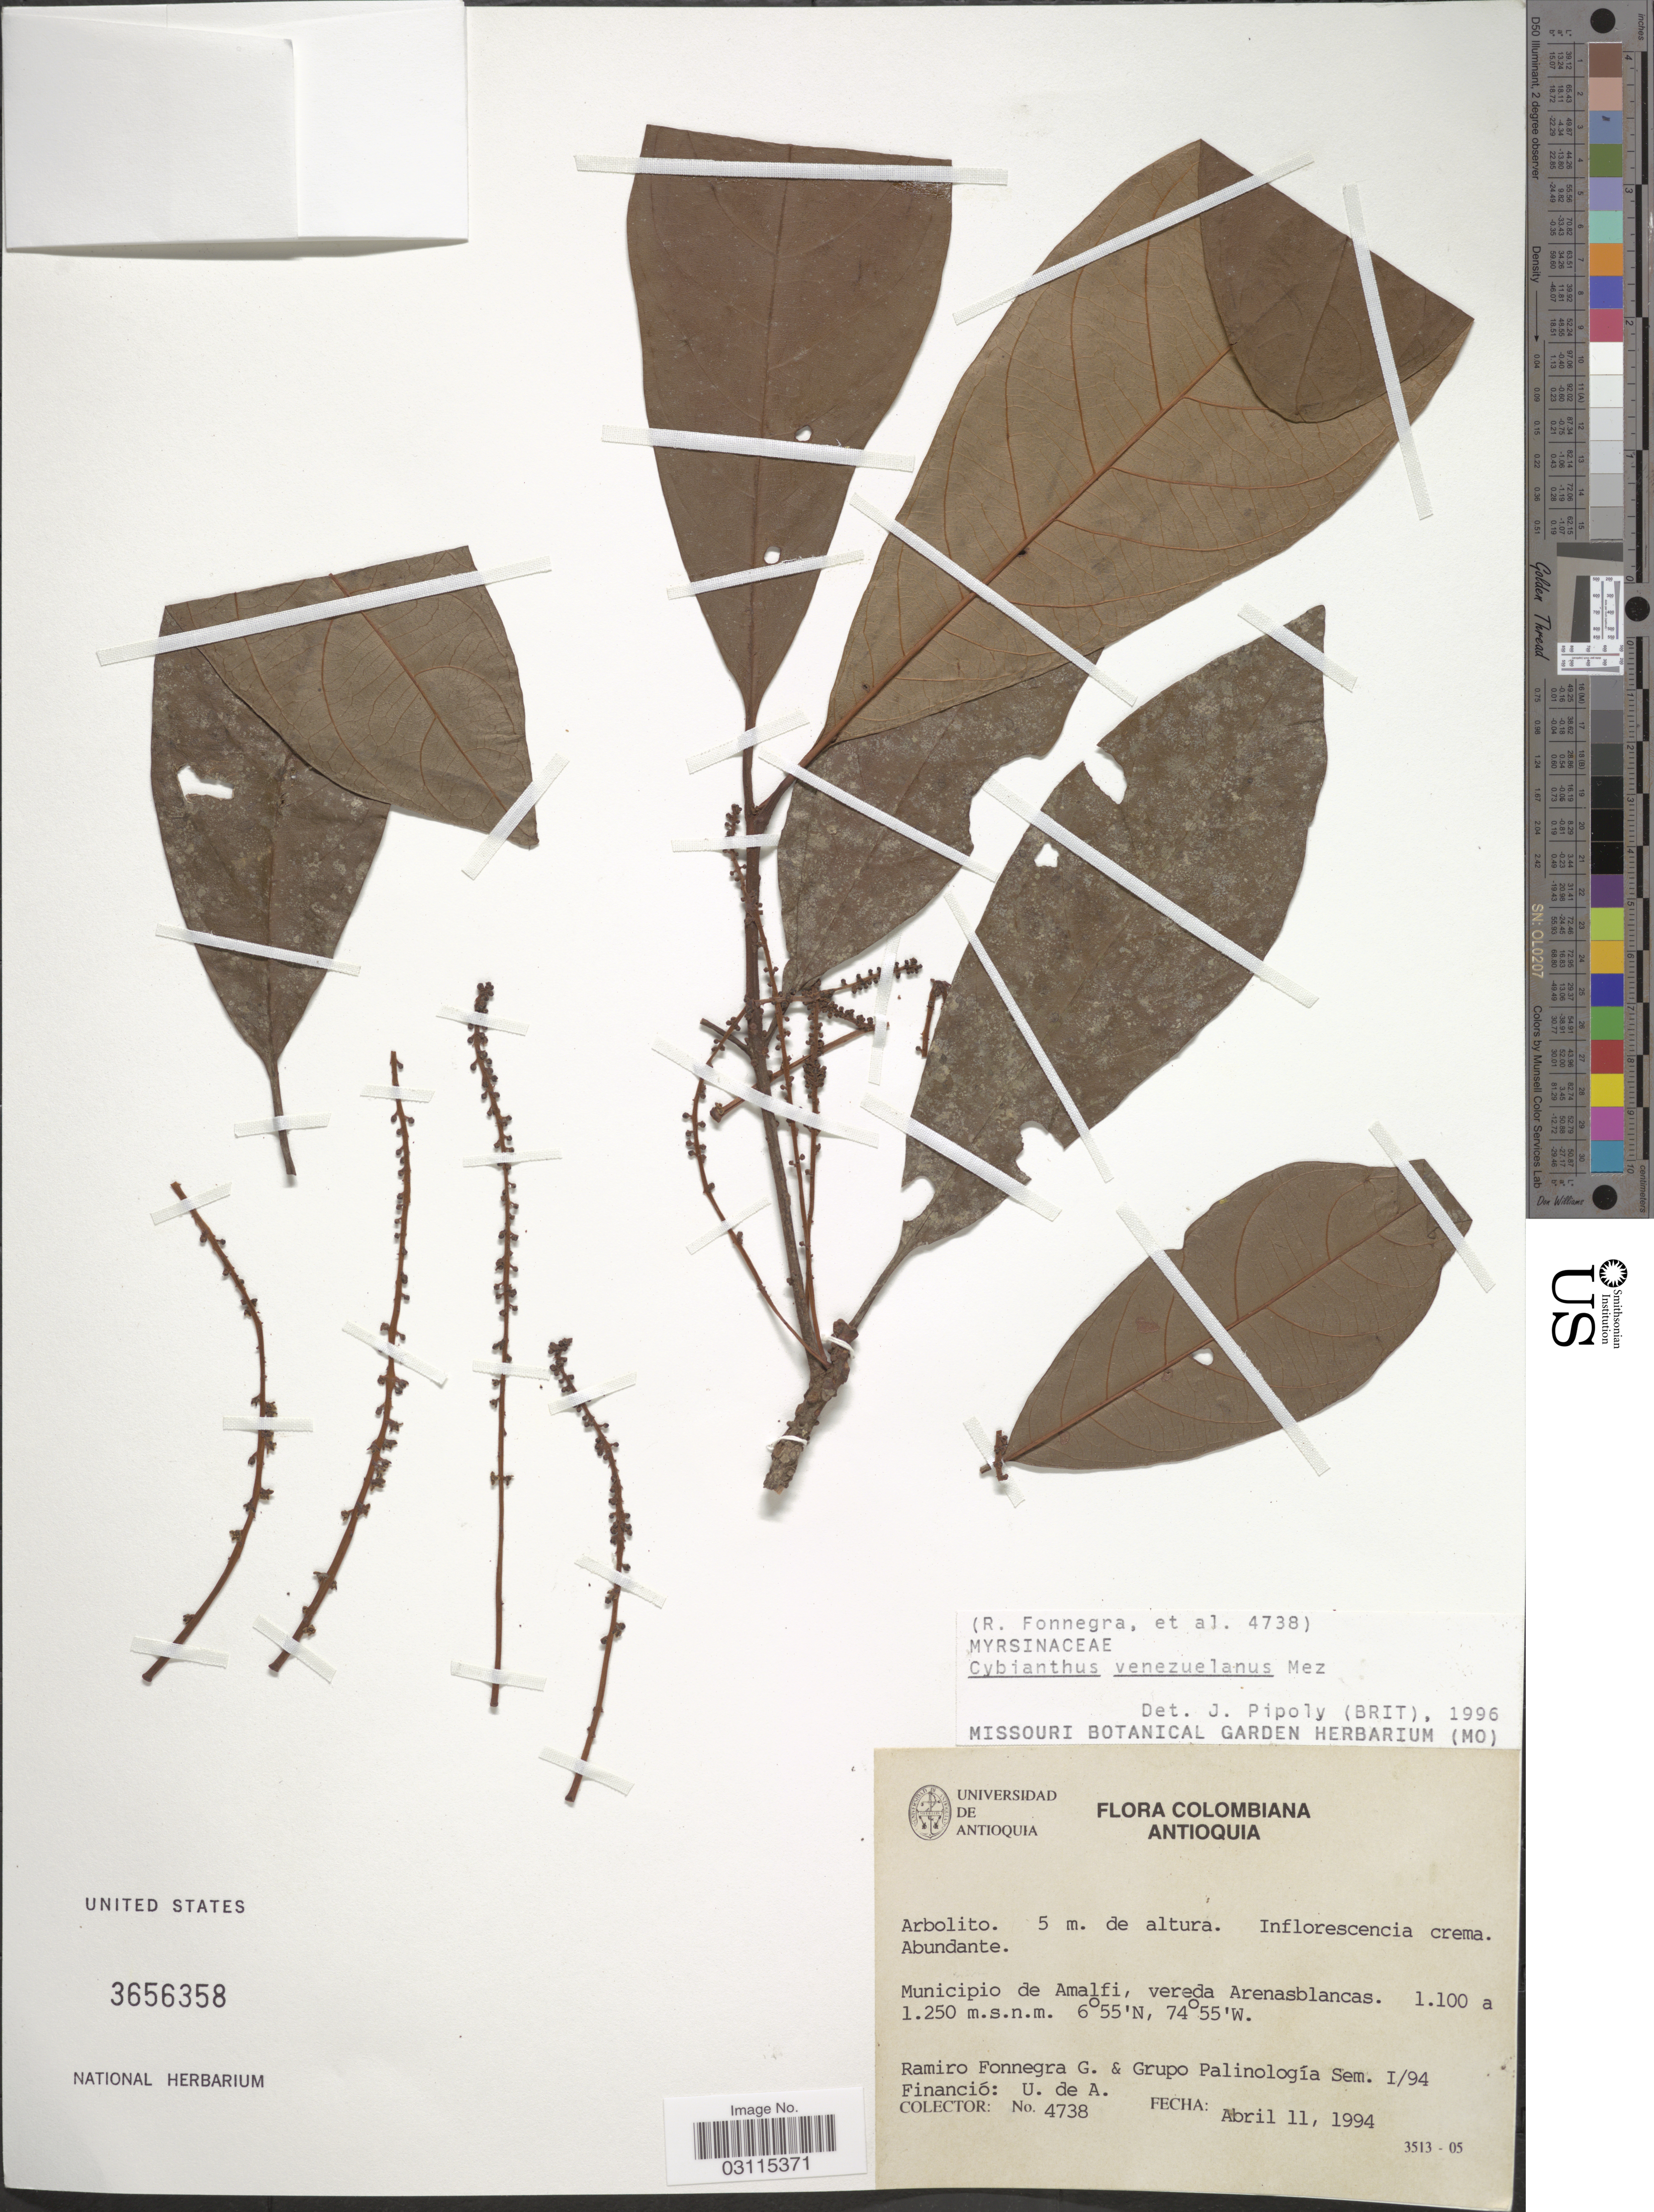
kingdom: Plantae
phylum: Tracheophyta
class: Magnoliopsida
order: Ericales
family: Primulaceae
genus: Cybianthus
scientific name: Cybianthus venezuelanus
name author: Mez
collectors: R. Fonnegra G. & Grupo Palinología Sem. I/94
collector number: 4738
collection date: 1994-04-11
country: Colombia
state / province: Antioquia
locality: Municipio de Amalfi, vereda Arenasblancas.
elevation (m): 1100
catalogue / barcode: US 3656358